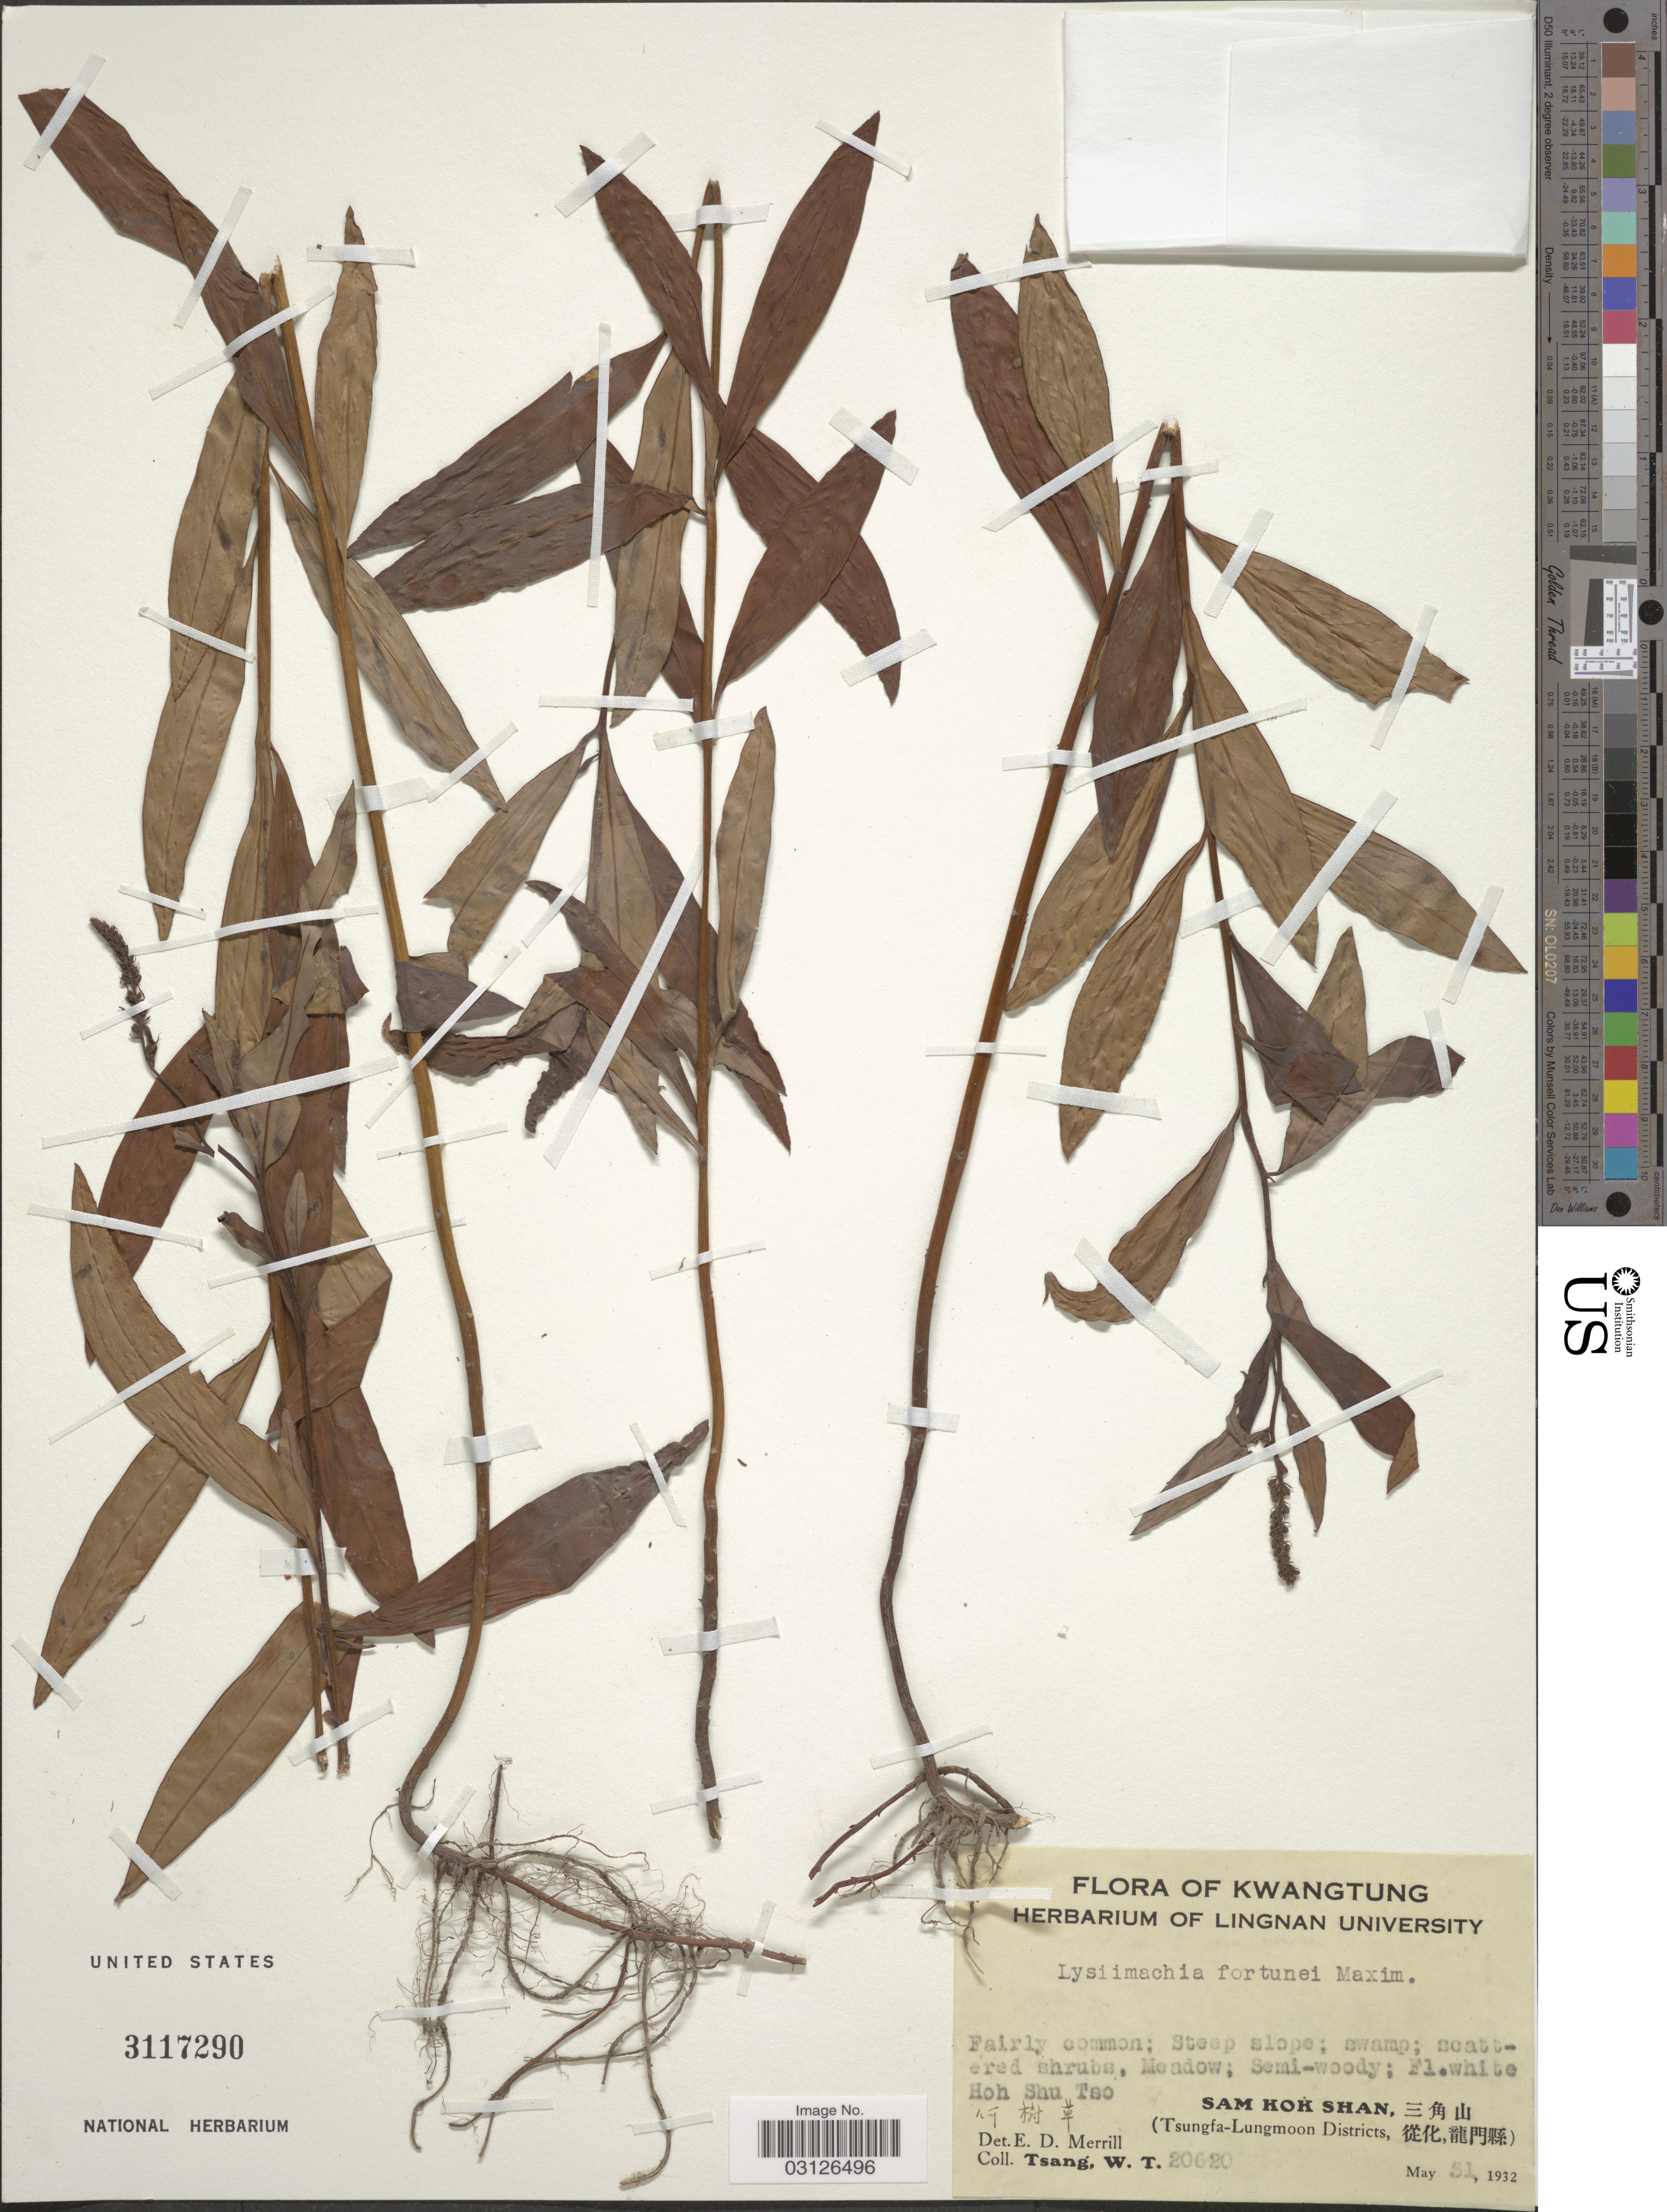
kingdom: Plantae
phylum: Tracheophyta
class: Magnoliopsida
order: Ericales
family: Primulaceae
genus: Lysimachia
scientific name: Lysimachia fortunei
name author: Maxim.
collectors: W. T. Tsang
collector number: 20620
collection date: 1932-05-31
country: China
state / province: Guangdong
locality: Kwangtung. Sam Kok Shan (Tsungfa-Lungmoon Districts). Hoh Shu Tso.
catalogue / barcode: US 3117290